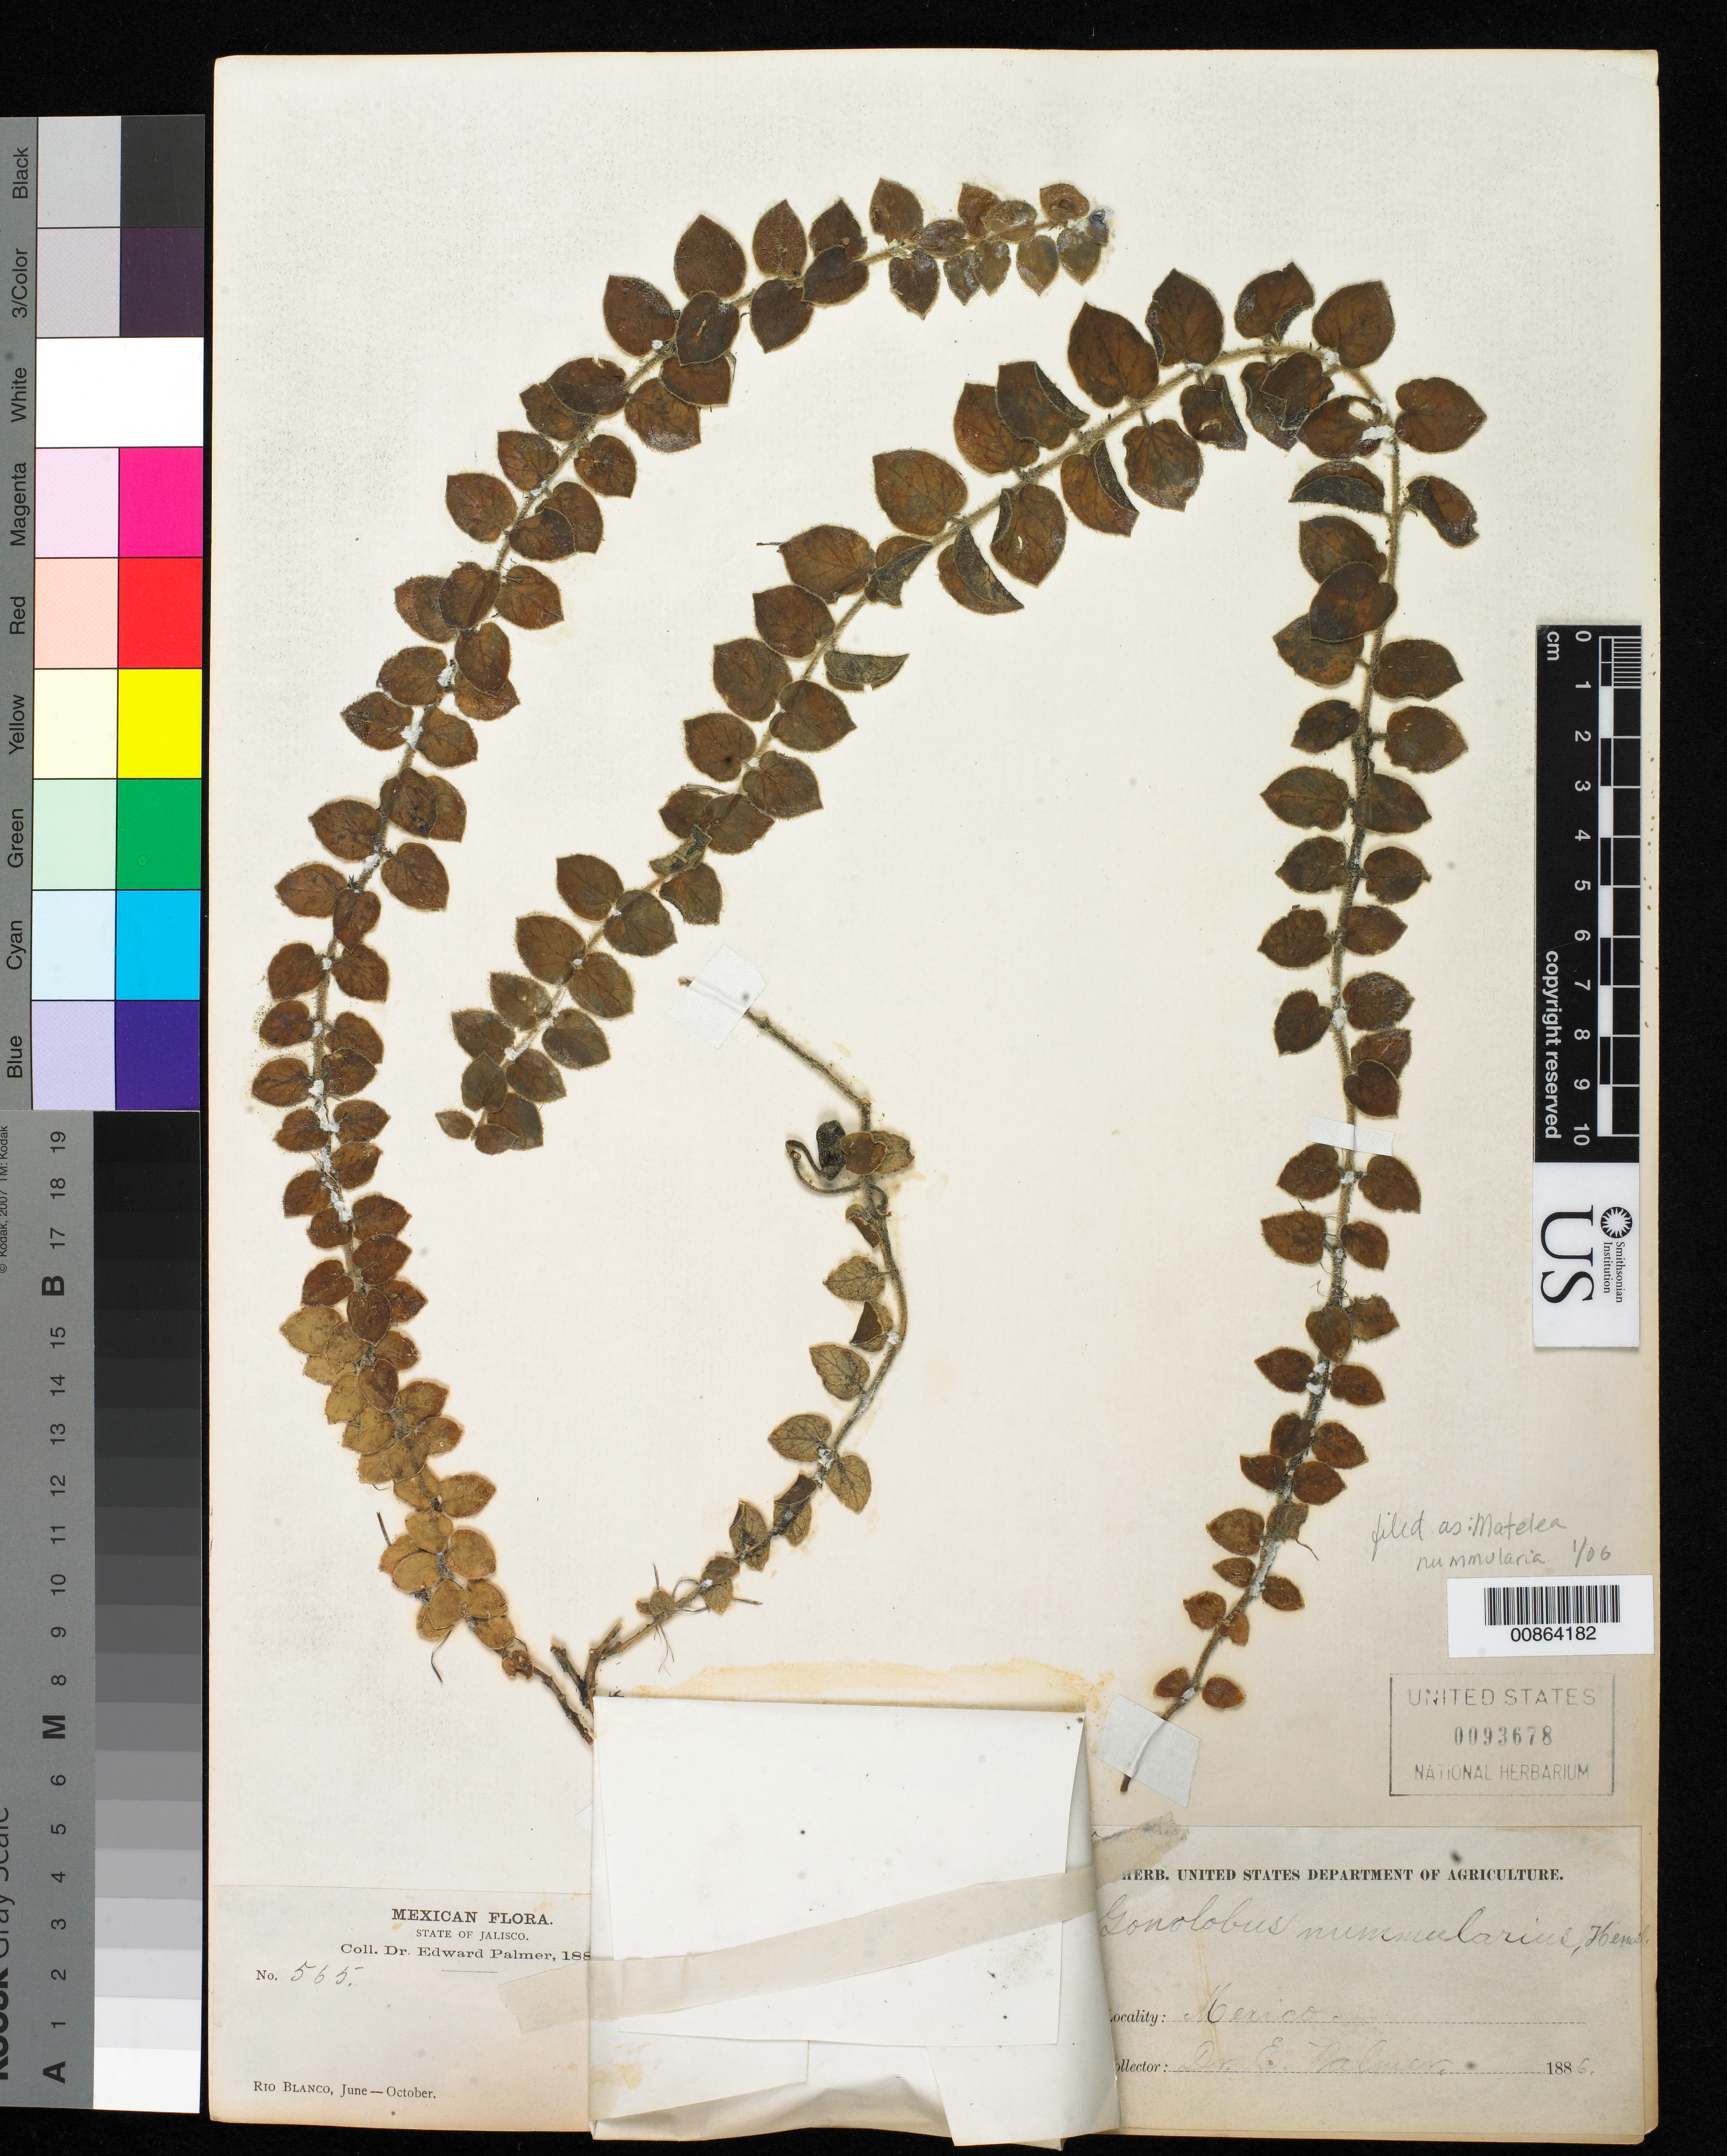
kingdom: Plantae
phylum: Tracheophyta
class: Magnoliopsida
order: Gentianales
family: Apocynaceae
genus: Matelea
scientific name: Matelea nummularia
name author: (Decne.) Woodson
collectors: E. Palmer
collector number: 565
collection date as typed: Jun 1886 to -- Oct 1886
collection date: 1886-06/1886-10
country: Mexico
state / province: Jalisco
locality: Río Blanco, Jalisco.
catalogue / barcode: US 93678